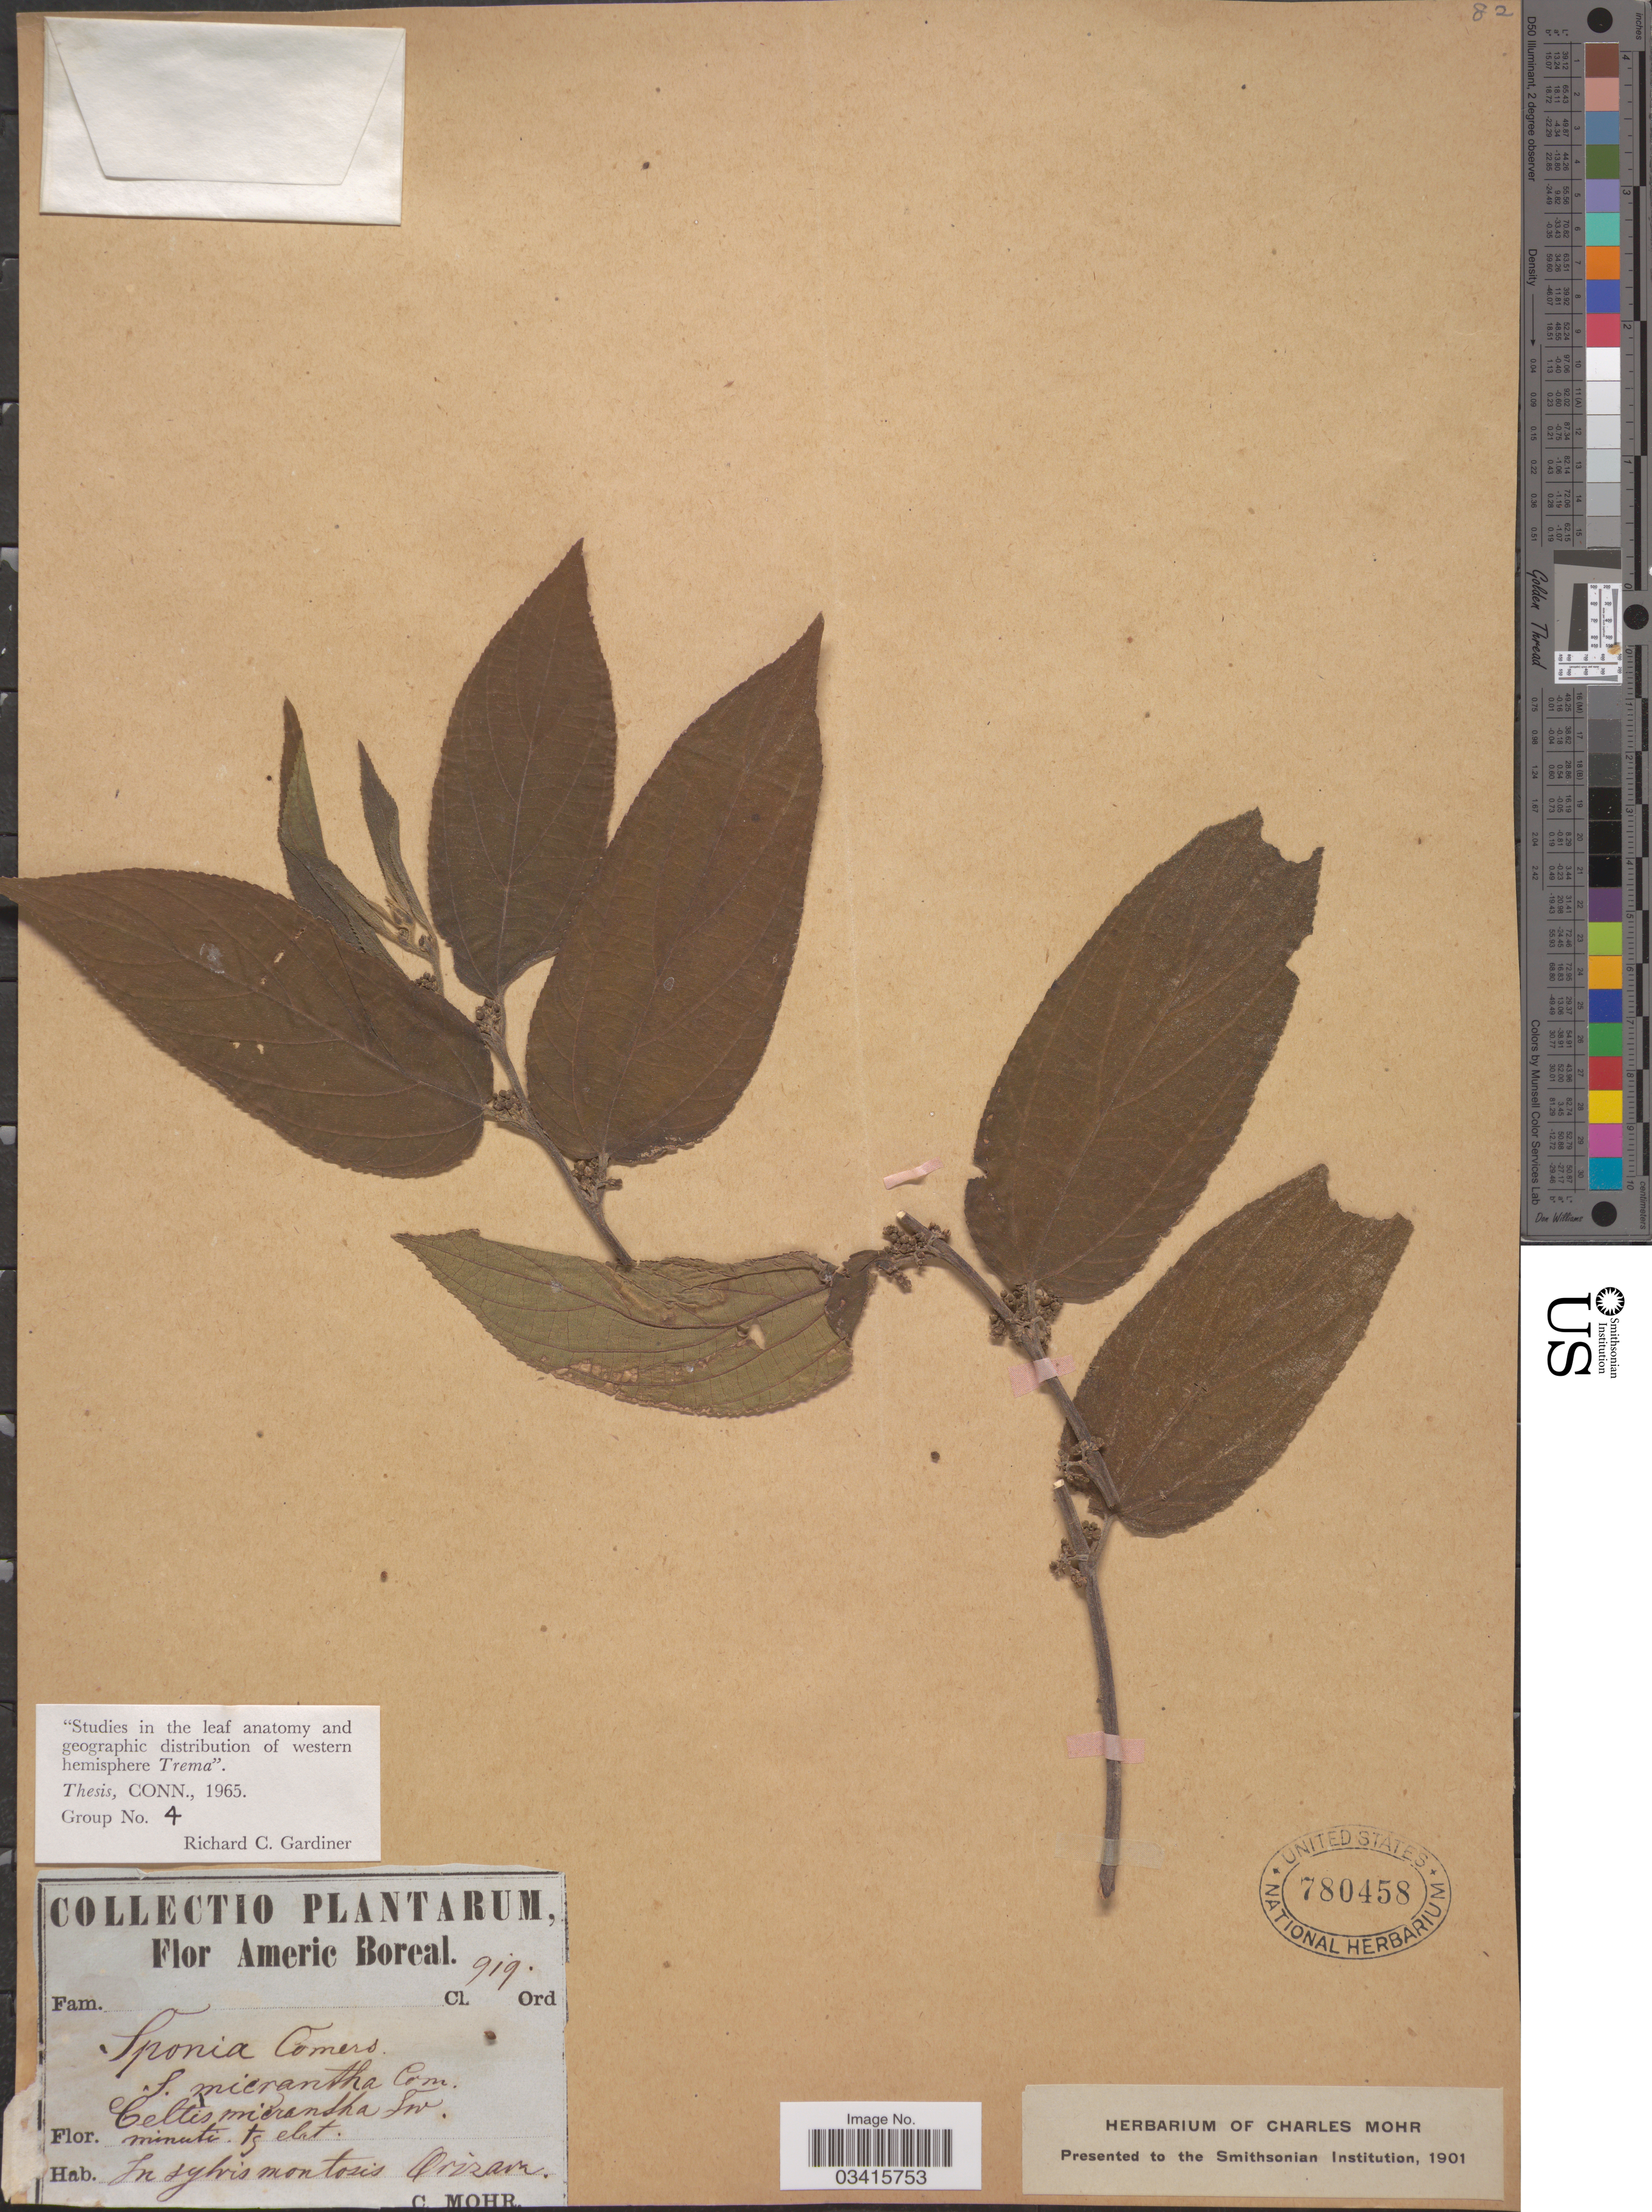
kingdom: Plantae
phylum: Tracheophyta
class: Magnoliopsida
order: Rosales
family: Cannabaceae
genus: Trema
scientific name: Trema micranthum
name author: (L.) Blume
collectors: Mohr, C. T. (herbarium)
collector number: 919?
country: Mexico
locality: Americ Boreal. In sylvis montibus Orizava.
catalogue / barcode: US 780458